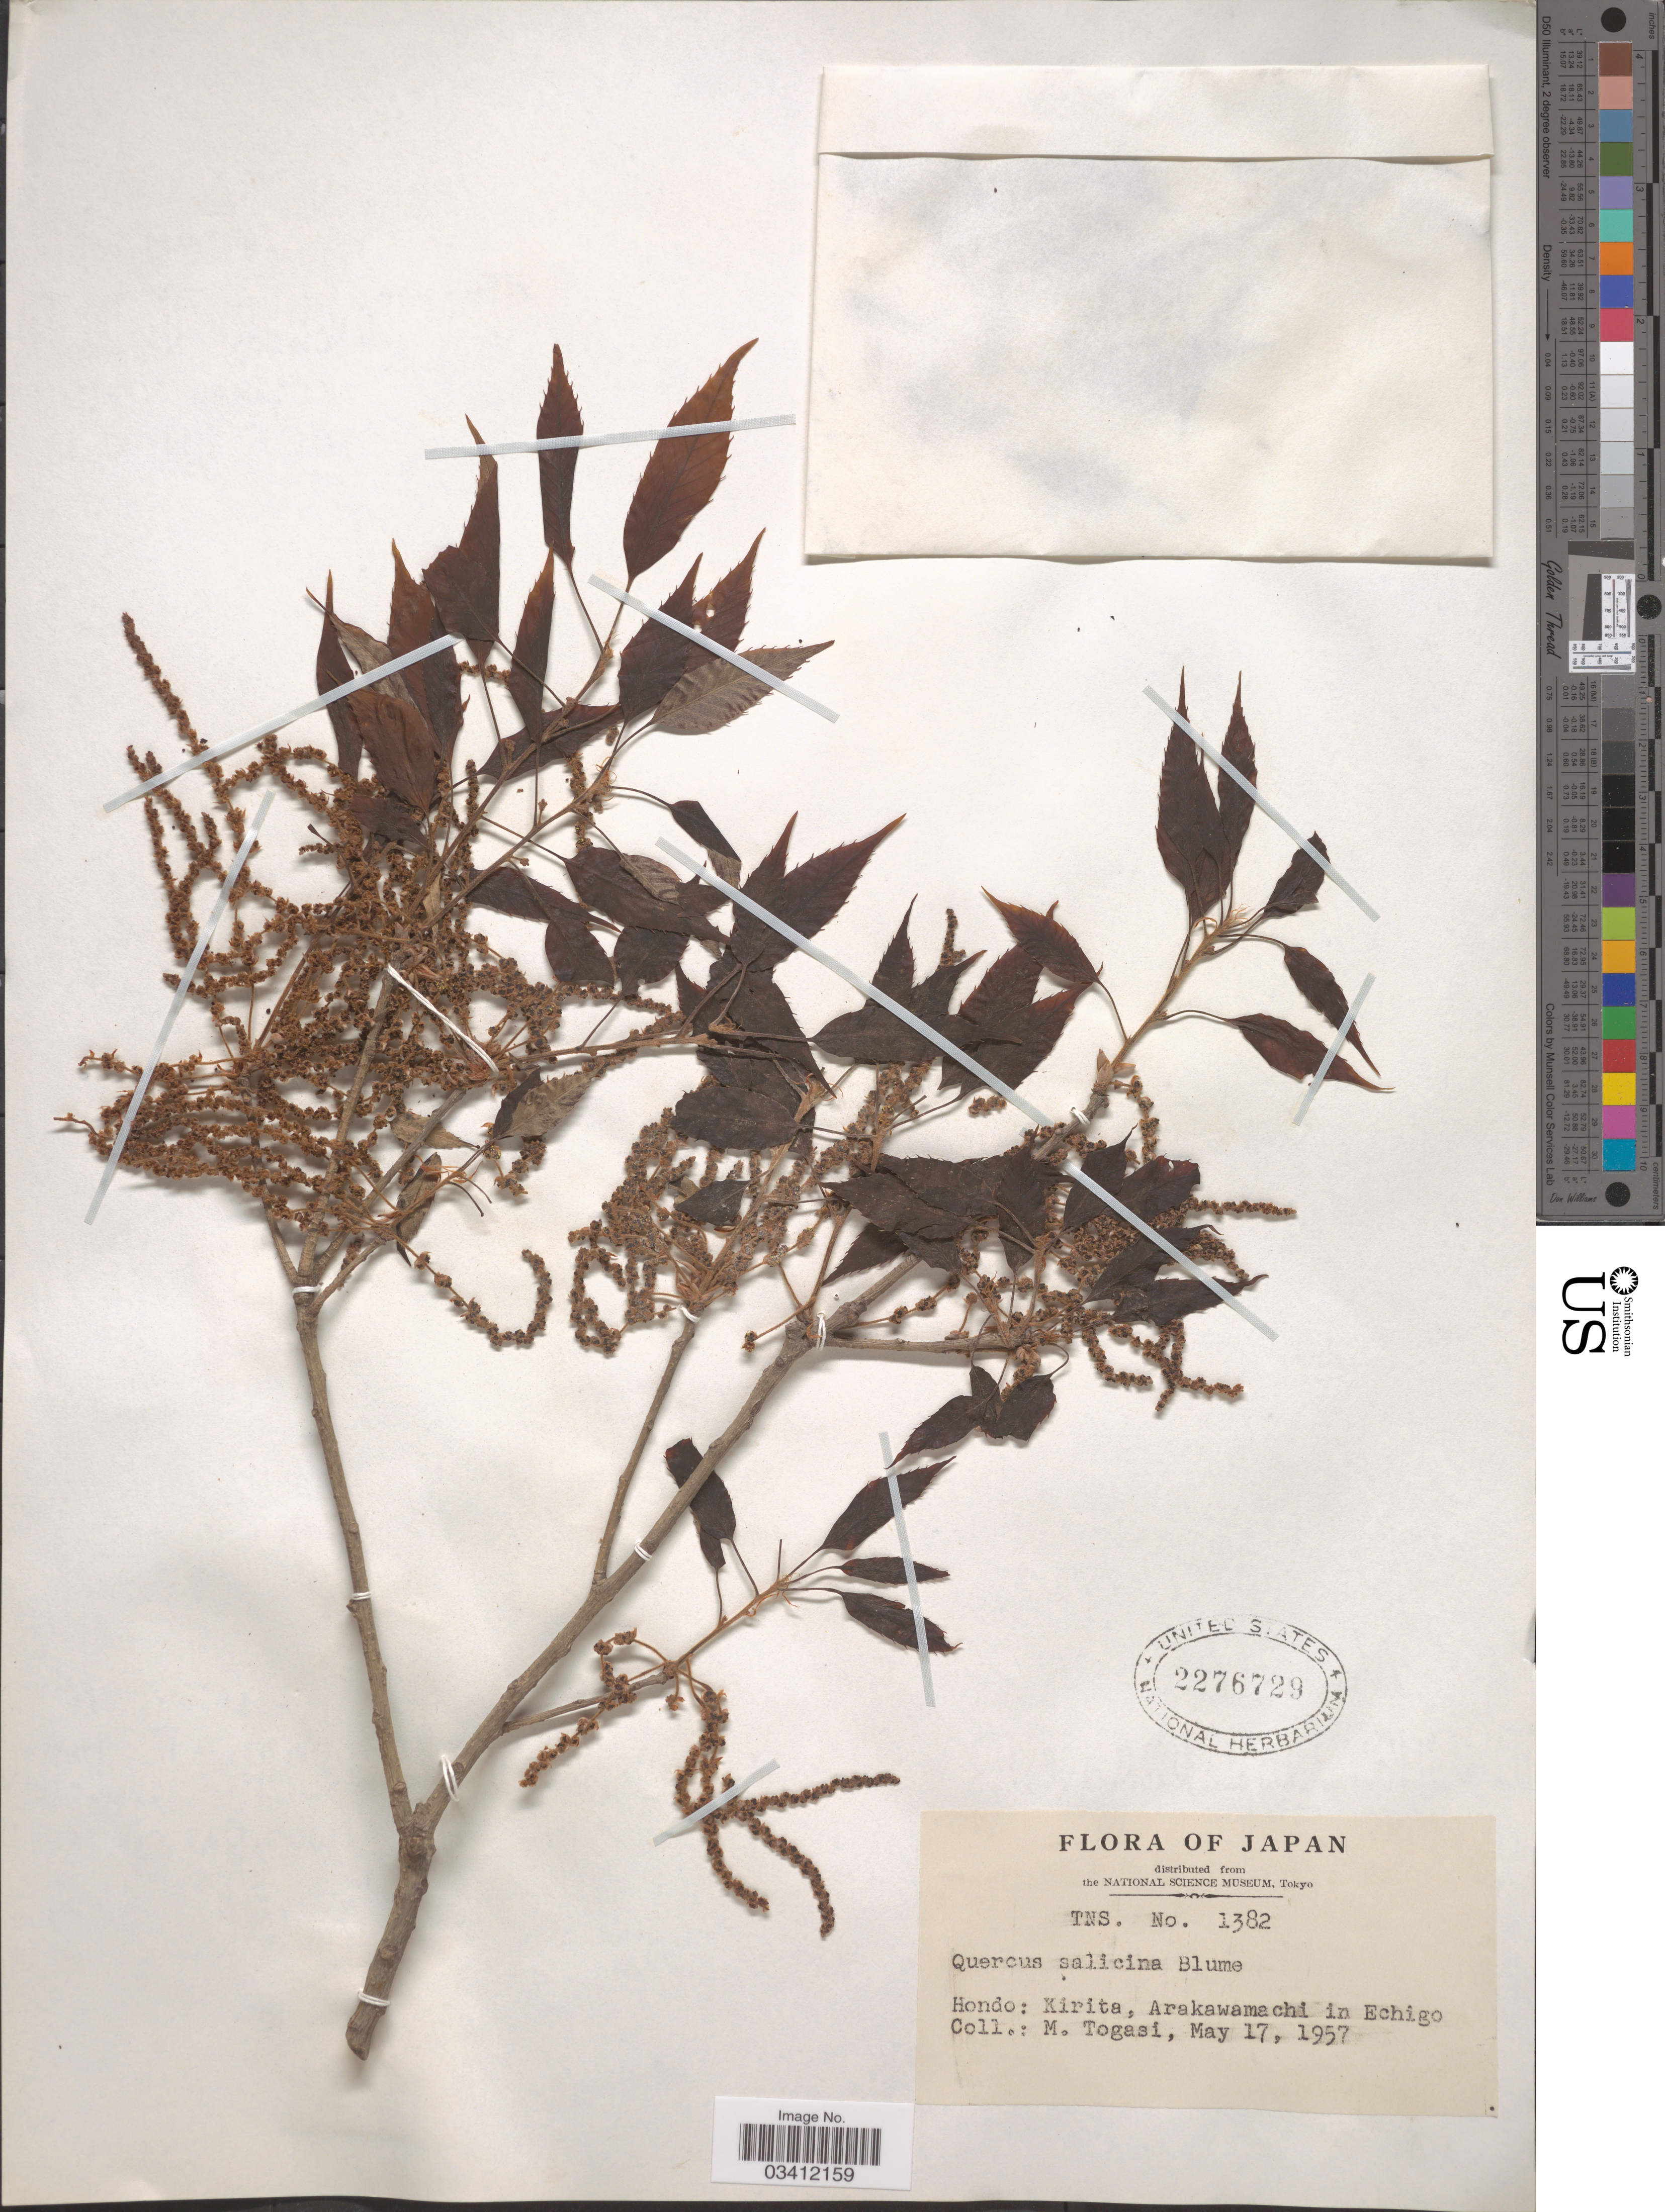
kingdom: Plantae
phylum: Tracheophyta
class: Magnoliopsida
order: Fagales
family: Fagaceae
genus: Quercus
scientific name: Quercus salicina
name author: Blume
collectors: M. Togasi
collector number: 1382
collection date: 1957-05-17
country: Japan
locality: Hondo: Kirita, Arakawamachi in Echigo.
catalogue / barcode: US 2276729